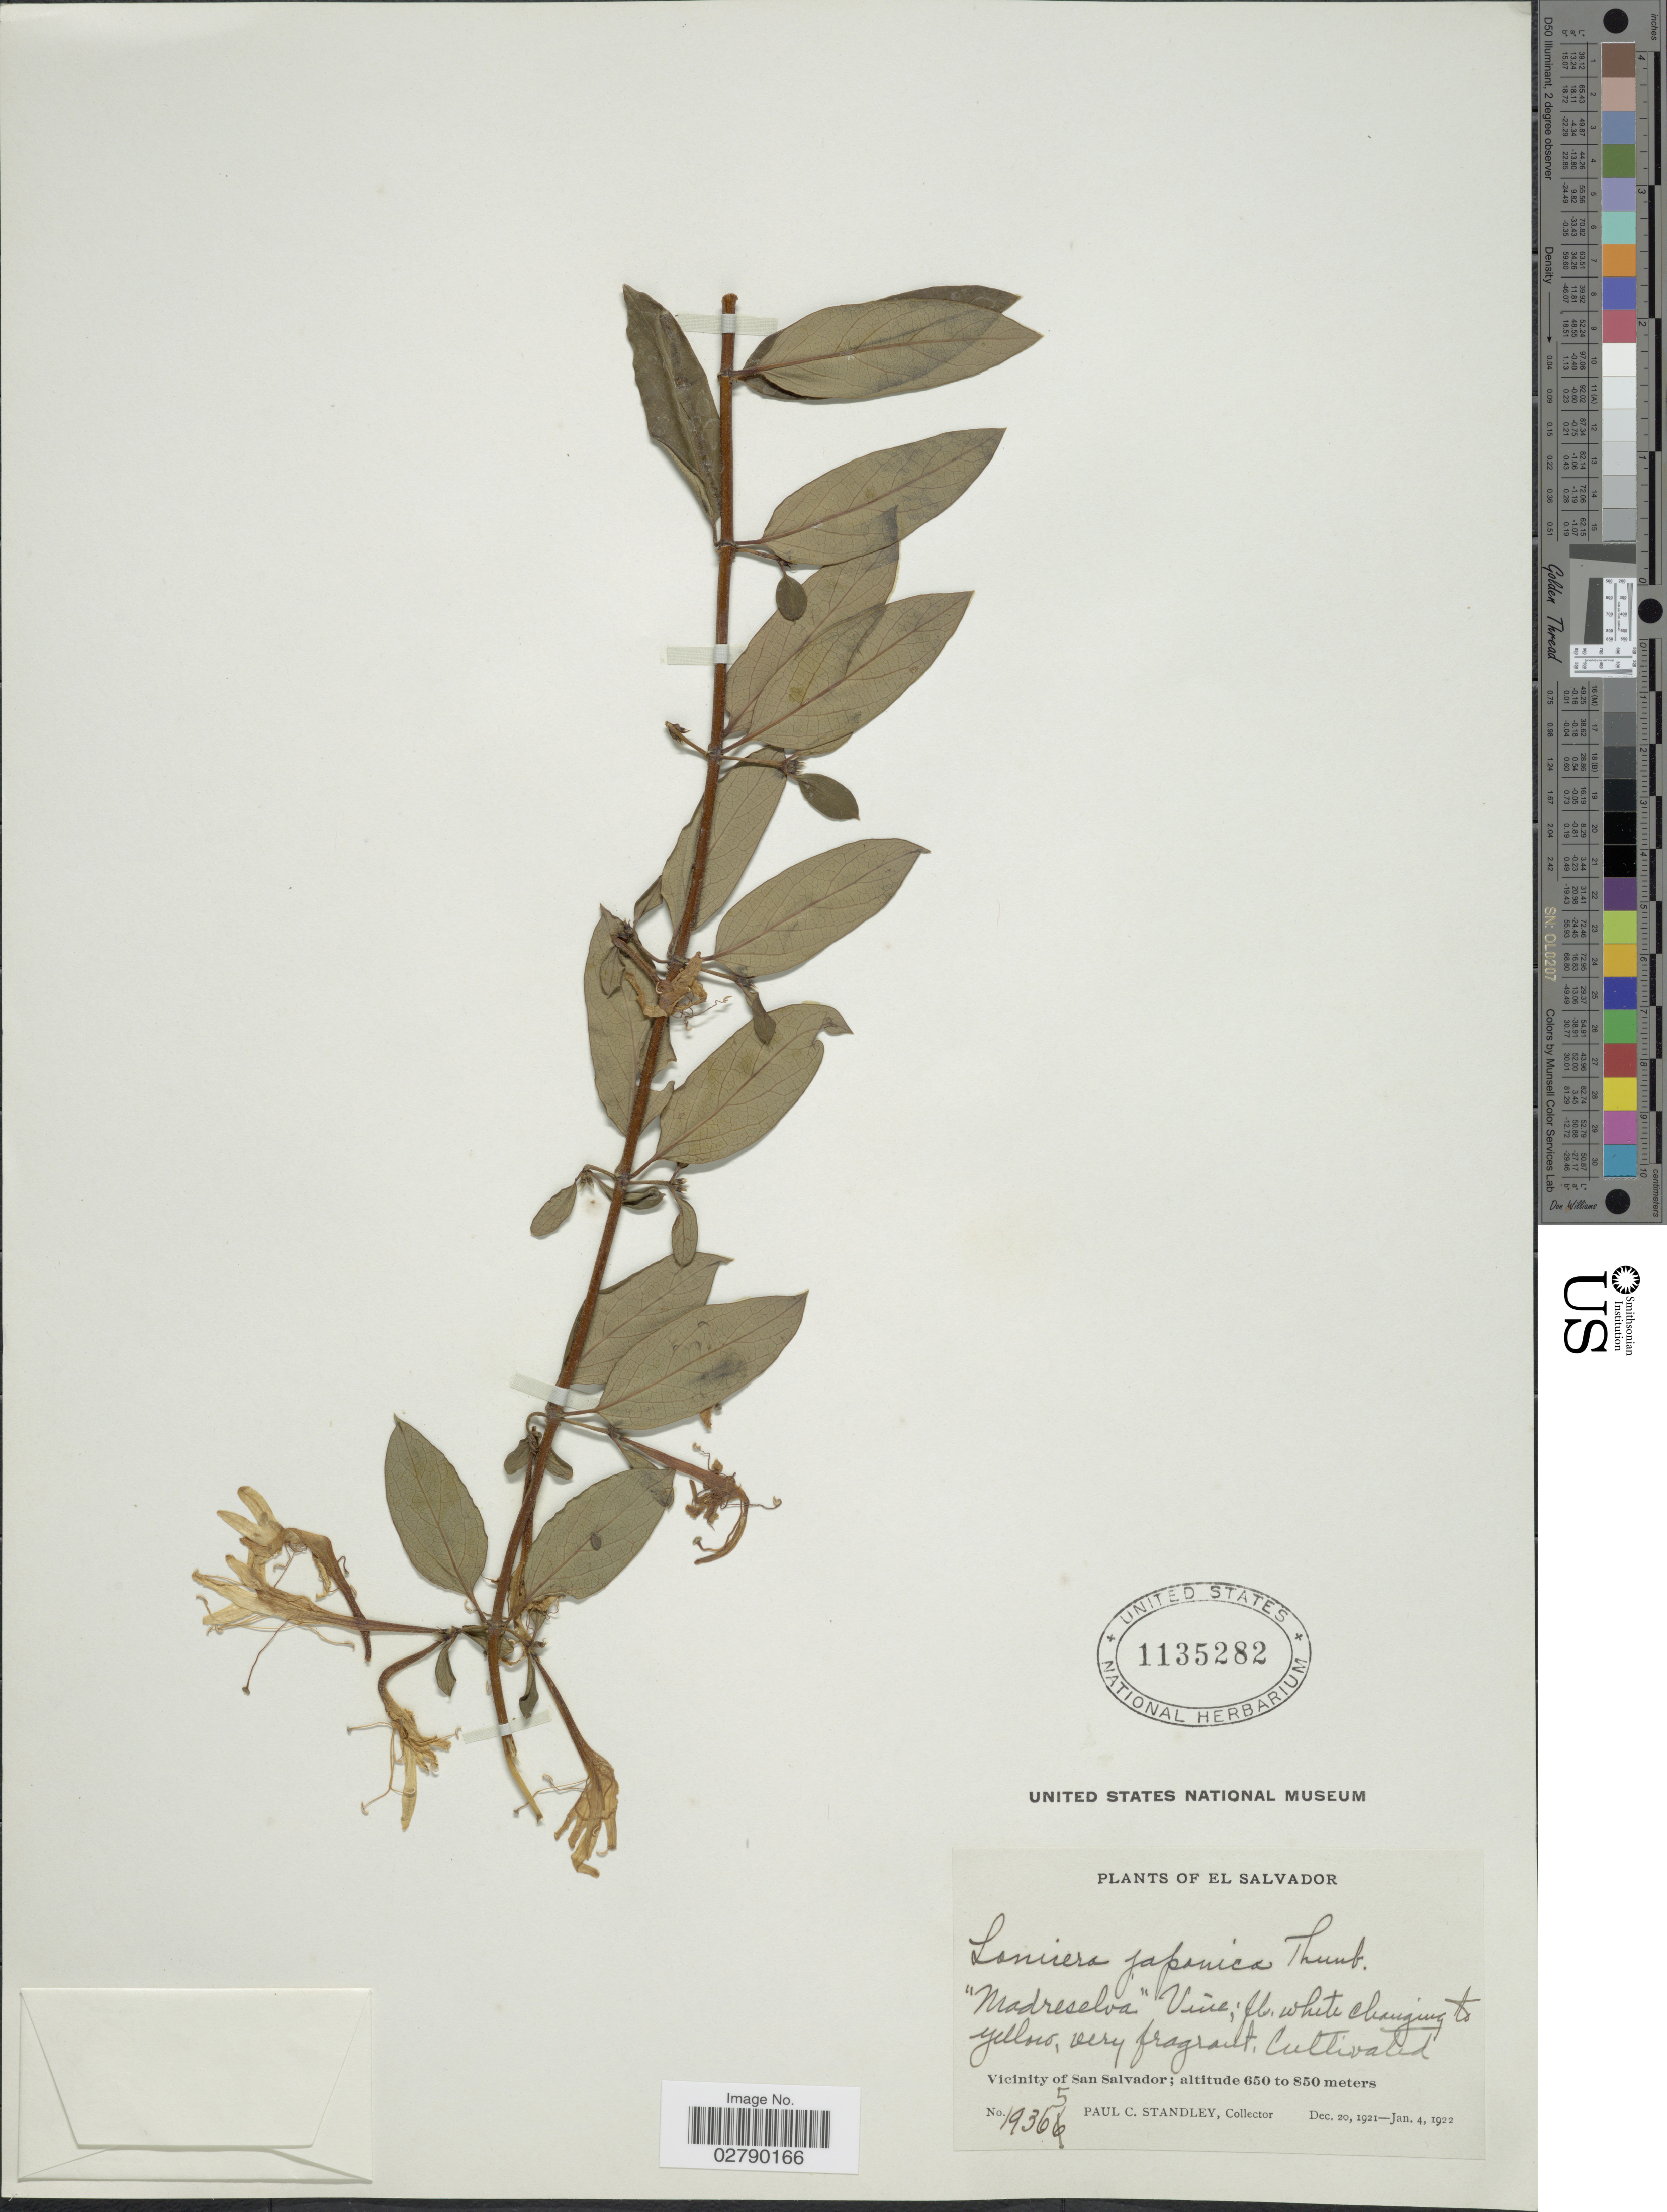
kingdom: Plantae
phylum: Tracheophyta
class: Magnoliopsida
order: Dipsacales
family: Caprifoliaceae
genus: Lonicera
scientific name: Lonicera japonica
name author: Thunb.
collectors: P. C. Standley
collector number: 19365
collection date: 1921-12-20/1922-01-04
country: El Salvador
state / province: San Salvador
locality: Vicinity of San Salvador.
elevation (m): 650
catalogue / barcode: US 1135282